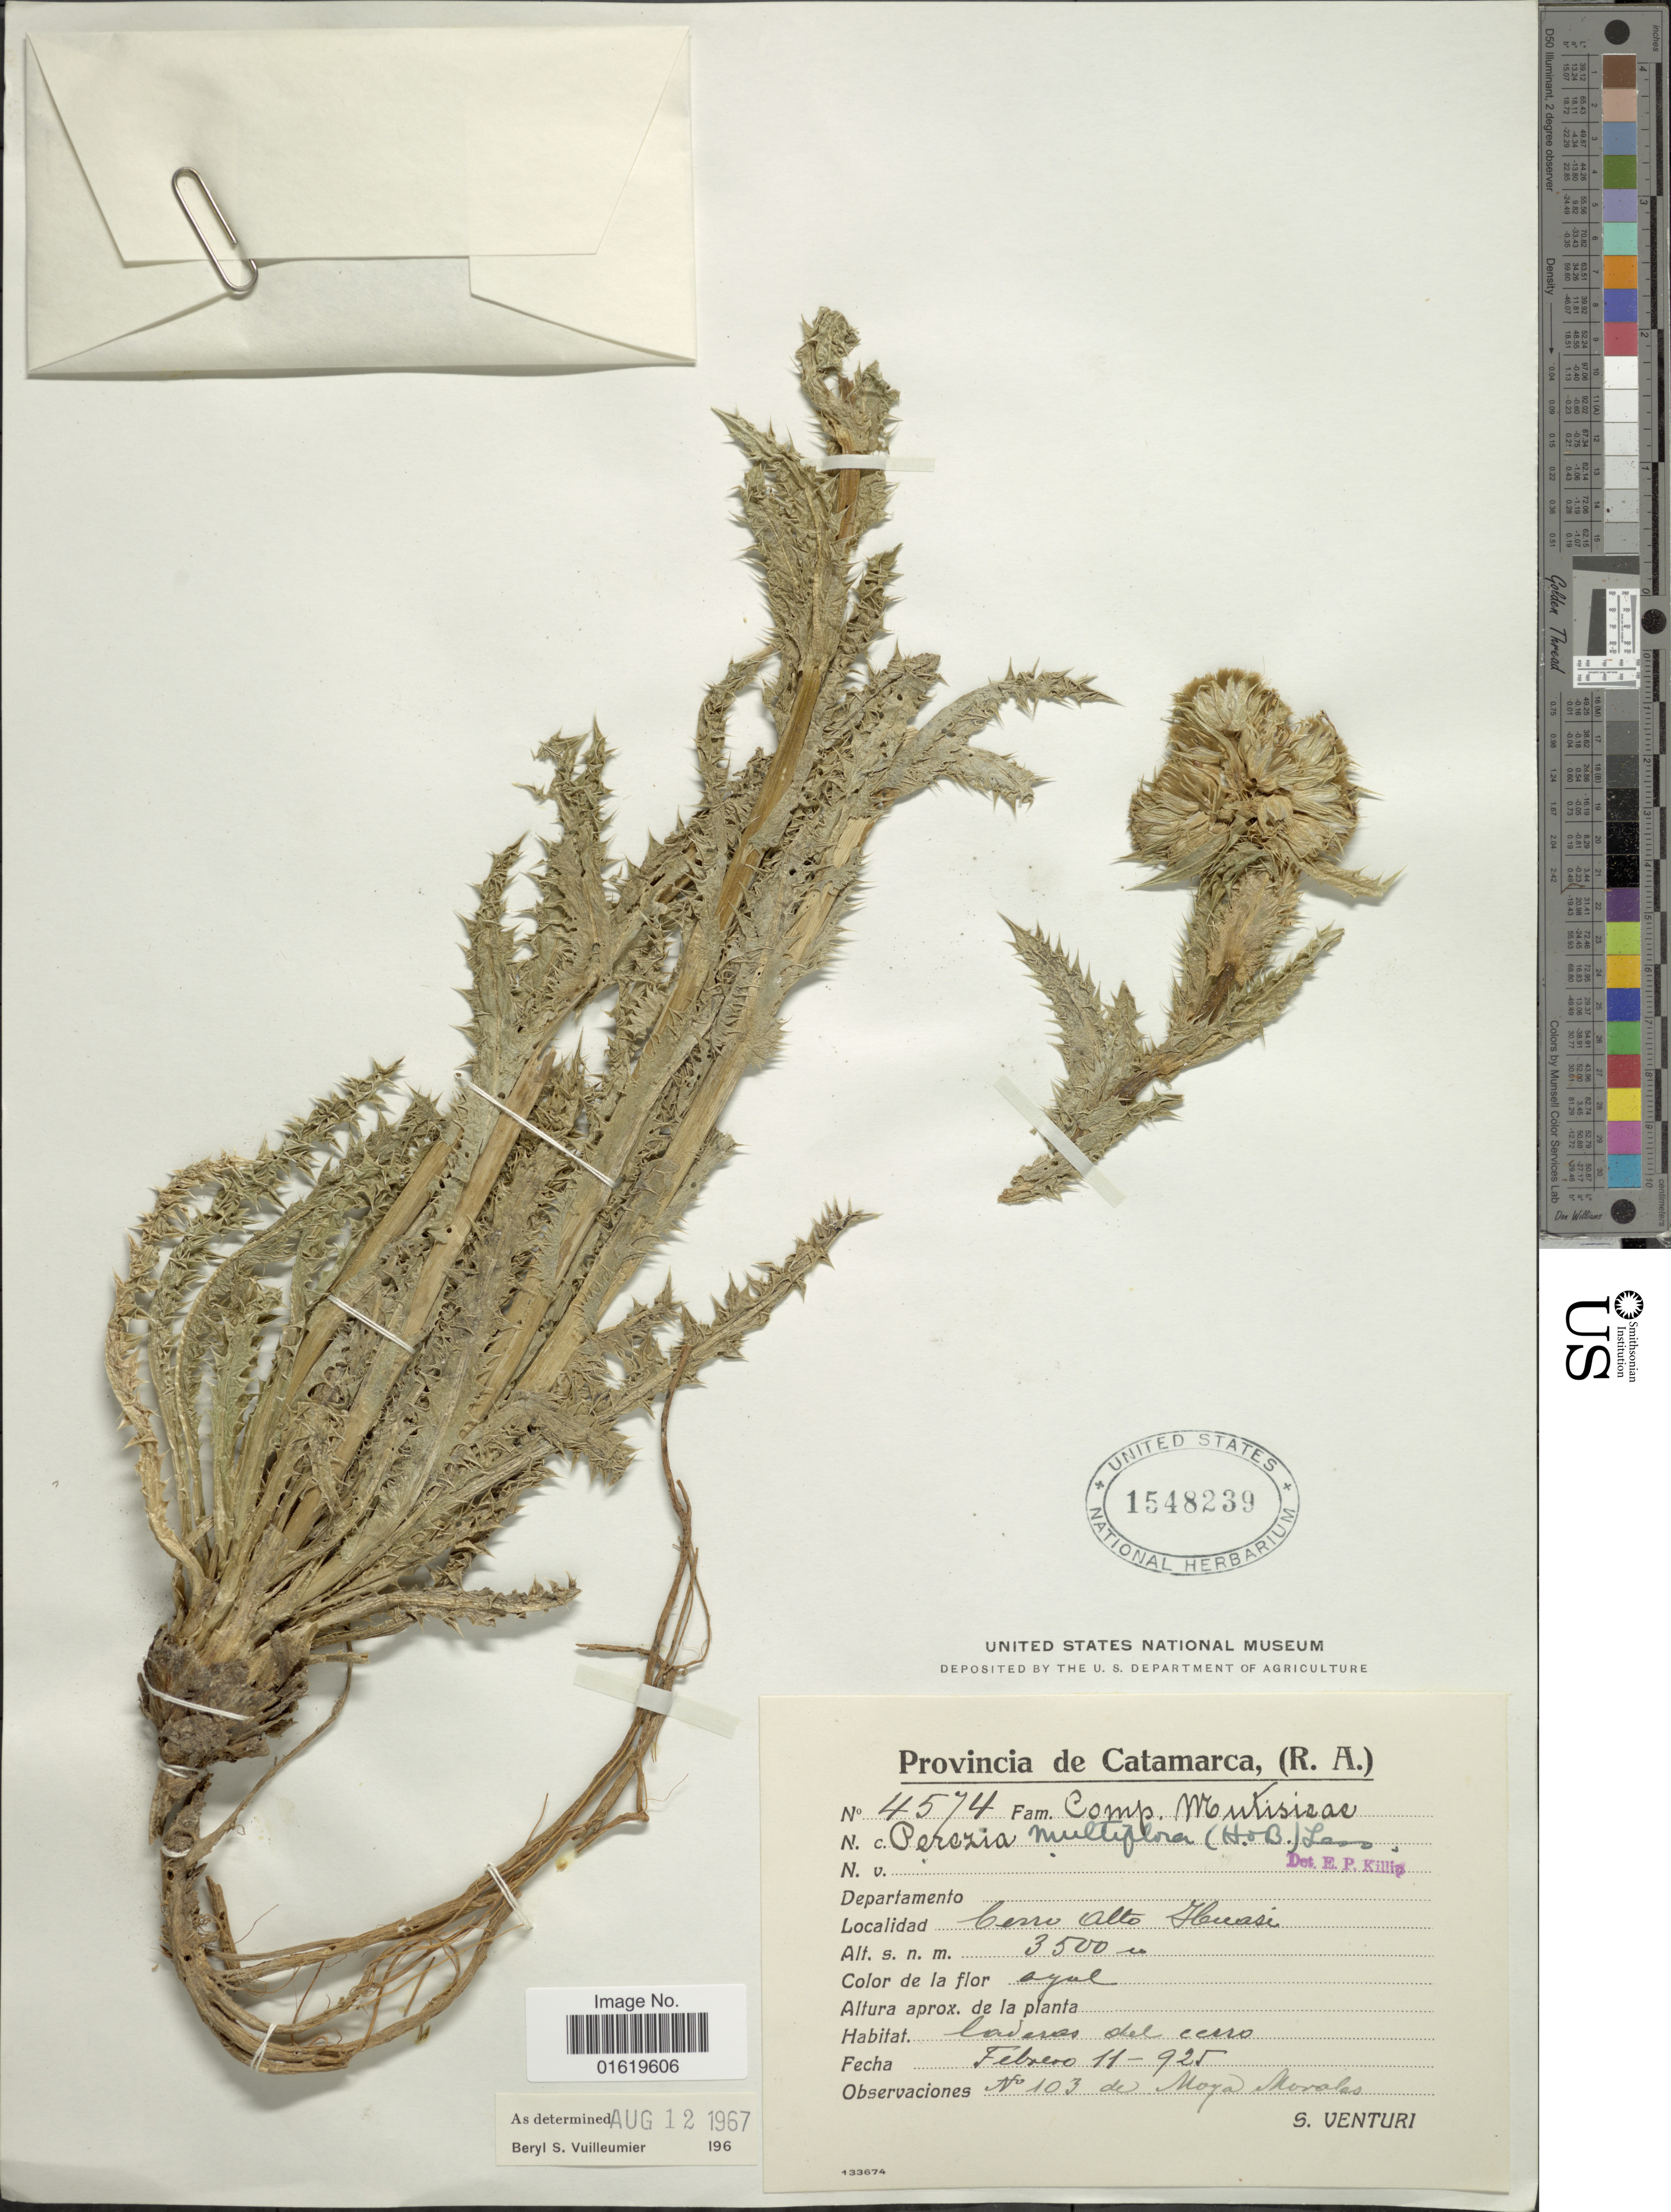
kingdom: Plantae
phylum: Tracheophyta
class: Magnoliopsida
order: Asterales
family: Asteraceae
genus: Perezia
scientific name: Perezia multiflora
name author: Less.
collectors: S. Venturi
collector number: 4574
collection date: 1925-02-11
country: Argentina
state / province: Catamarca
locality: Provincia de Catamarca, (R.A.). Cerro Alto Huasi.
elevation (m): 3500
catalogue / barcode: US 1548239